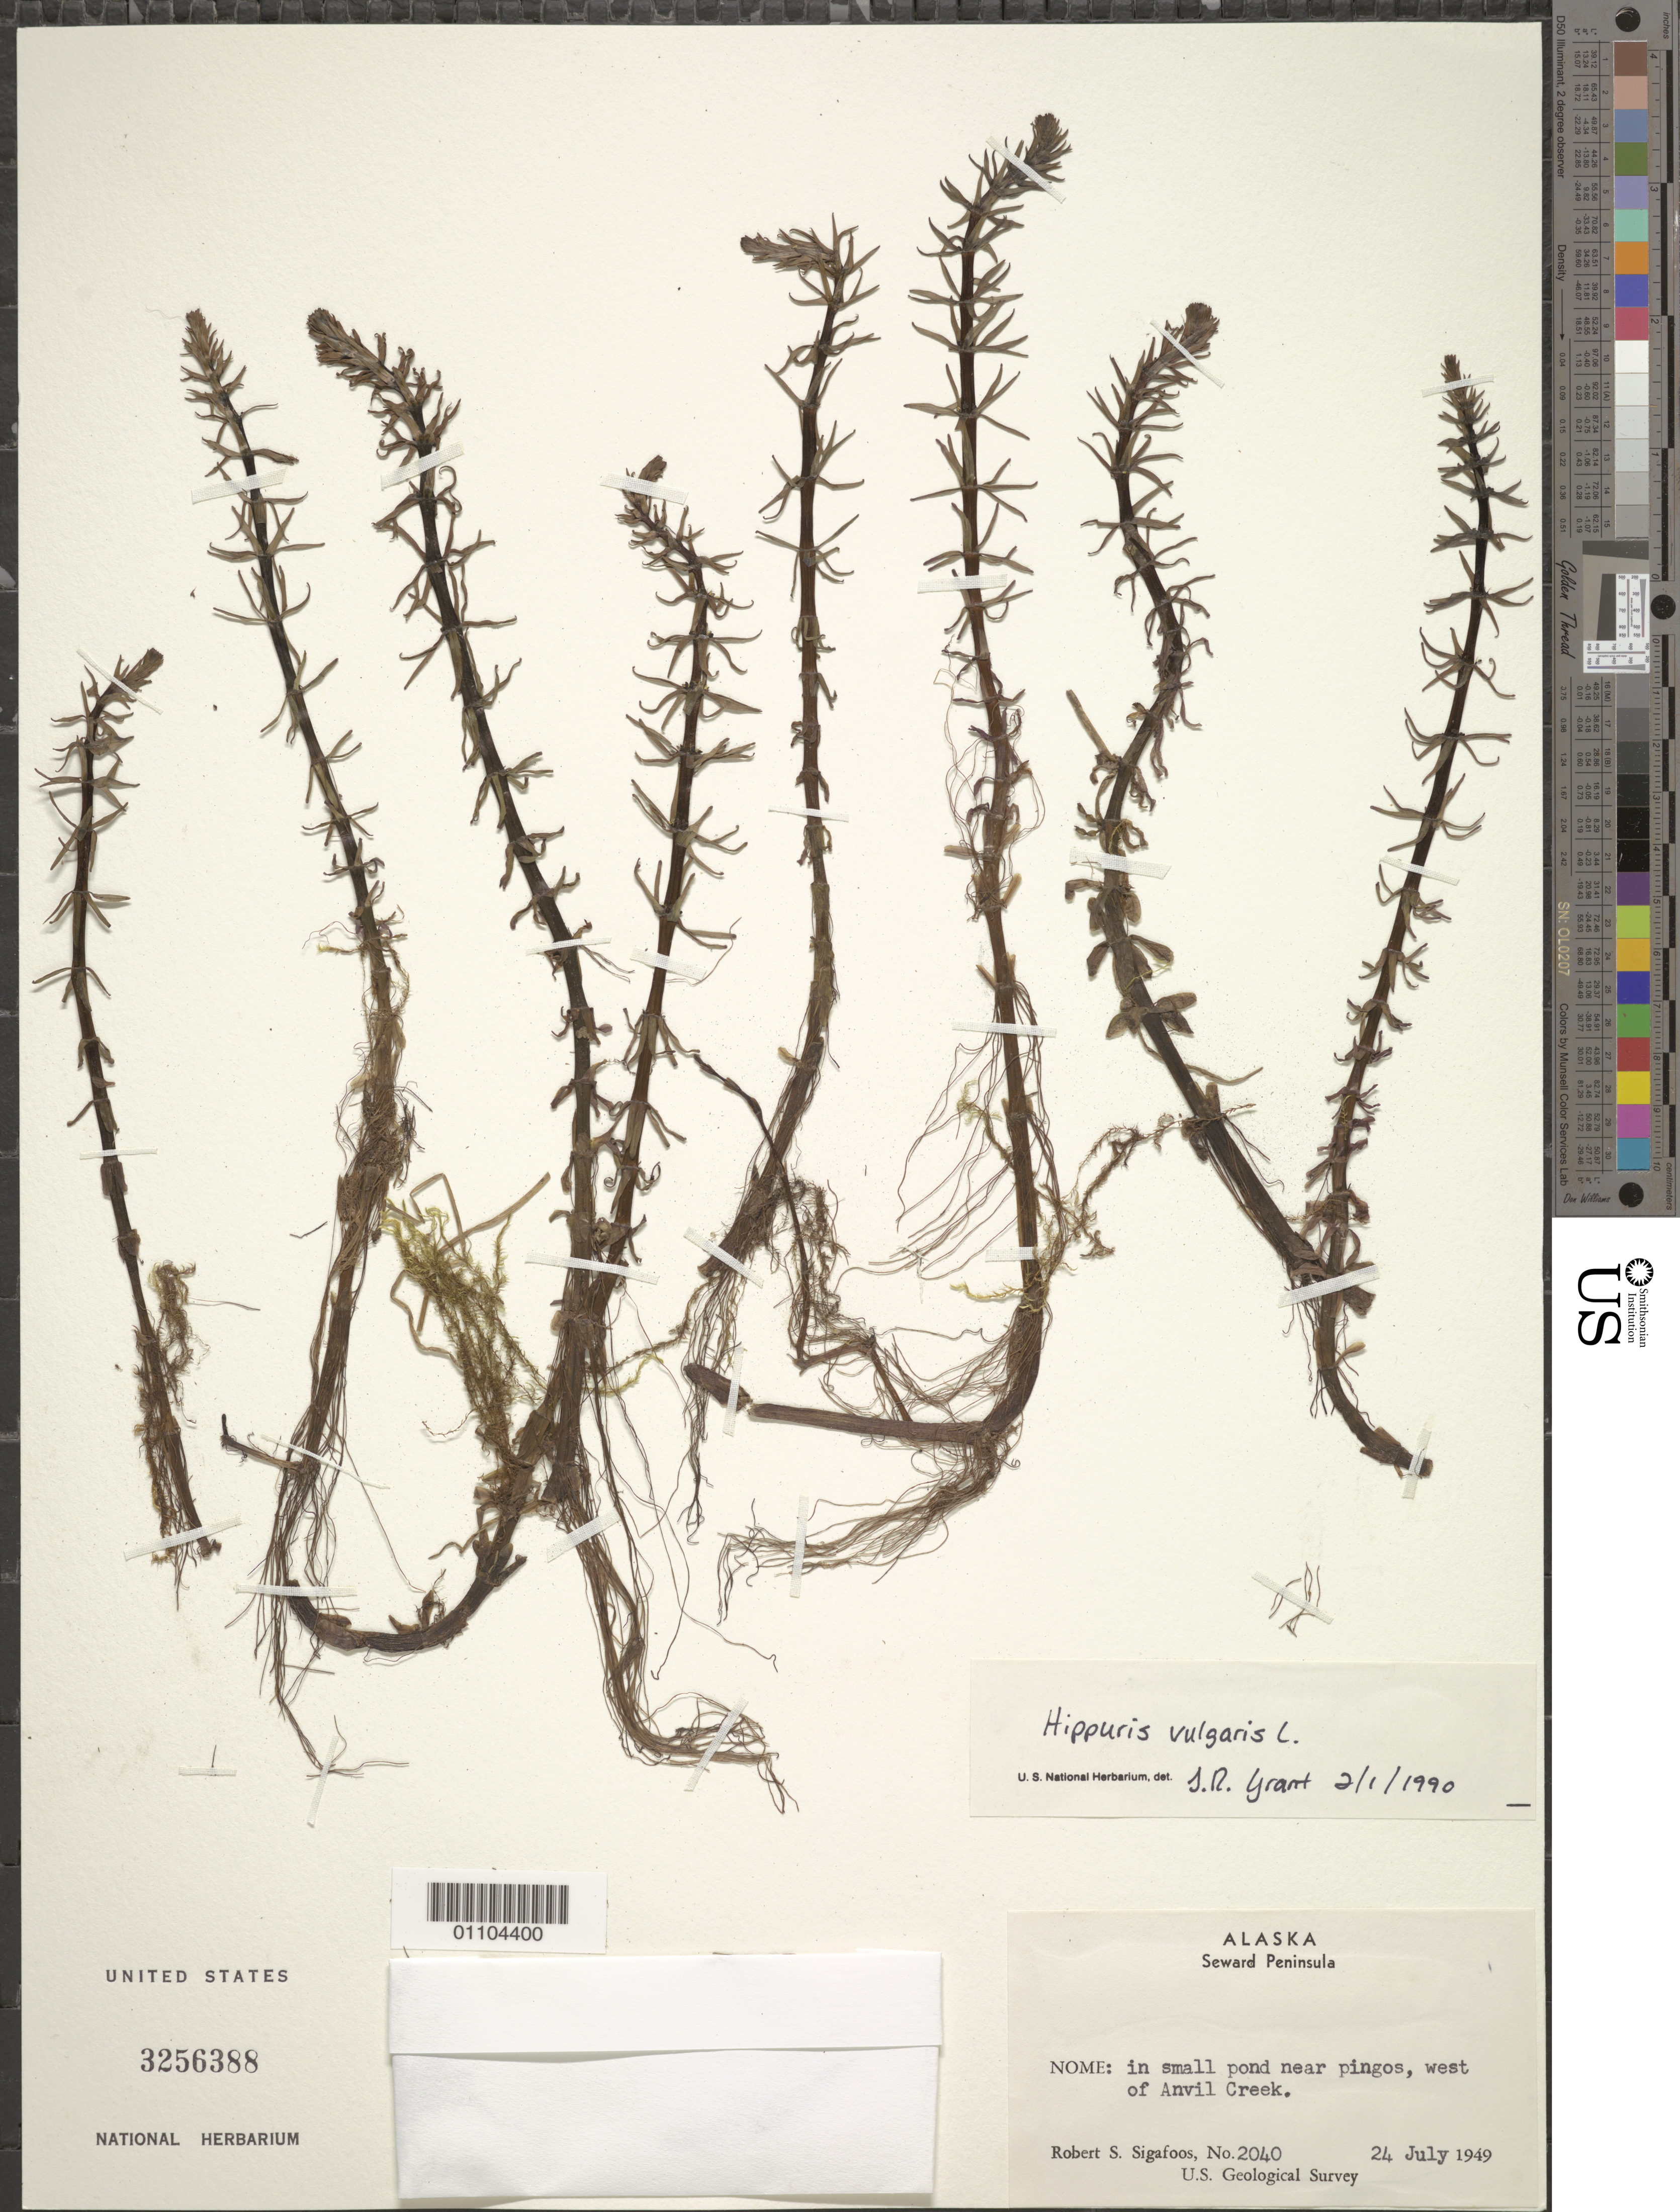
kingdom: Plantae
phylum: Tracheophyta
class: Magnoliopsida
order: Lamiales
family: Plantaginaceae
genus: Hippuris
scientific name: Hippuris vulgaris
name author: L.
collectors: R. Sigafoos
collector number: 2040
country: United States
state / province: Alaska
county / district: Seward Peninsula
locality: W of Anvil Creek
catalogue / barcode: US 3256388